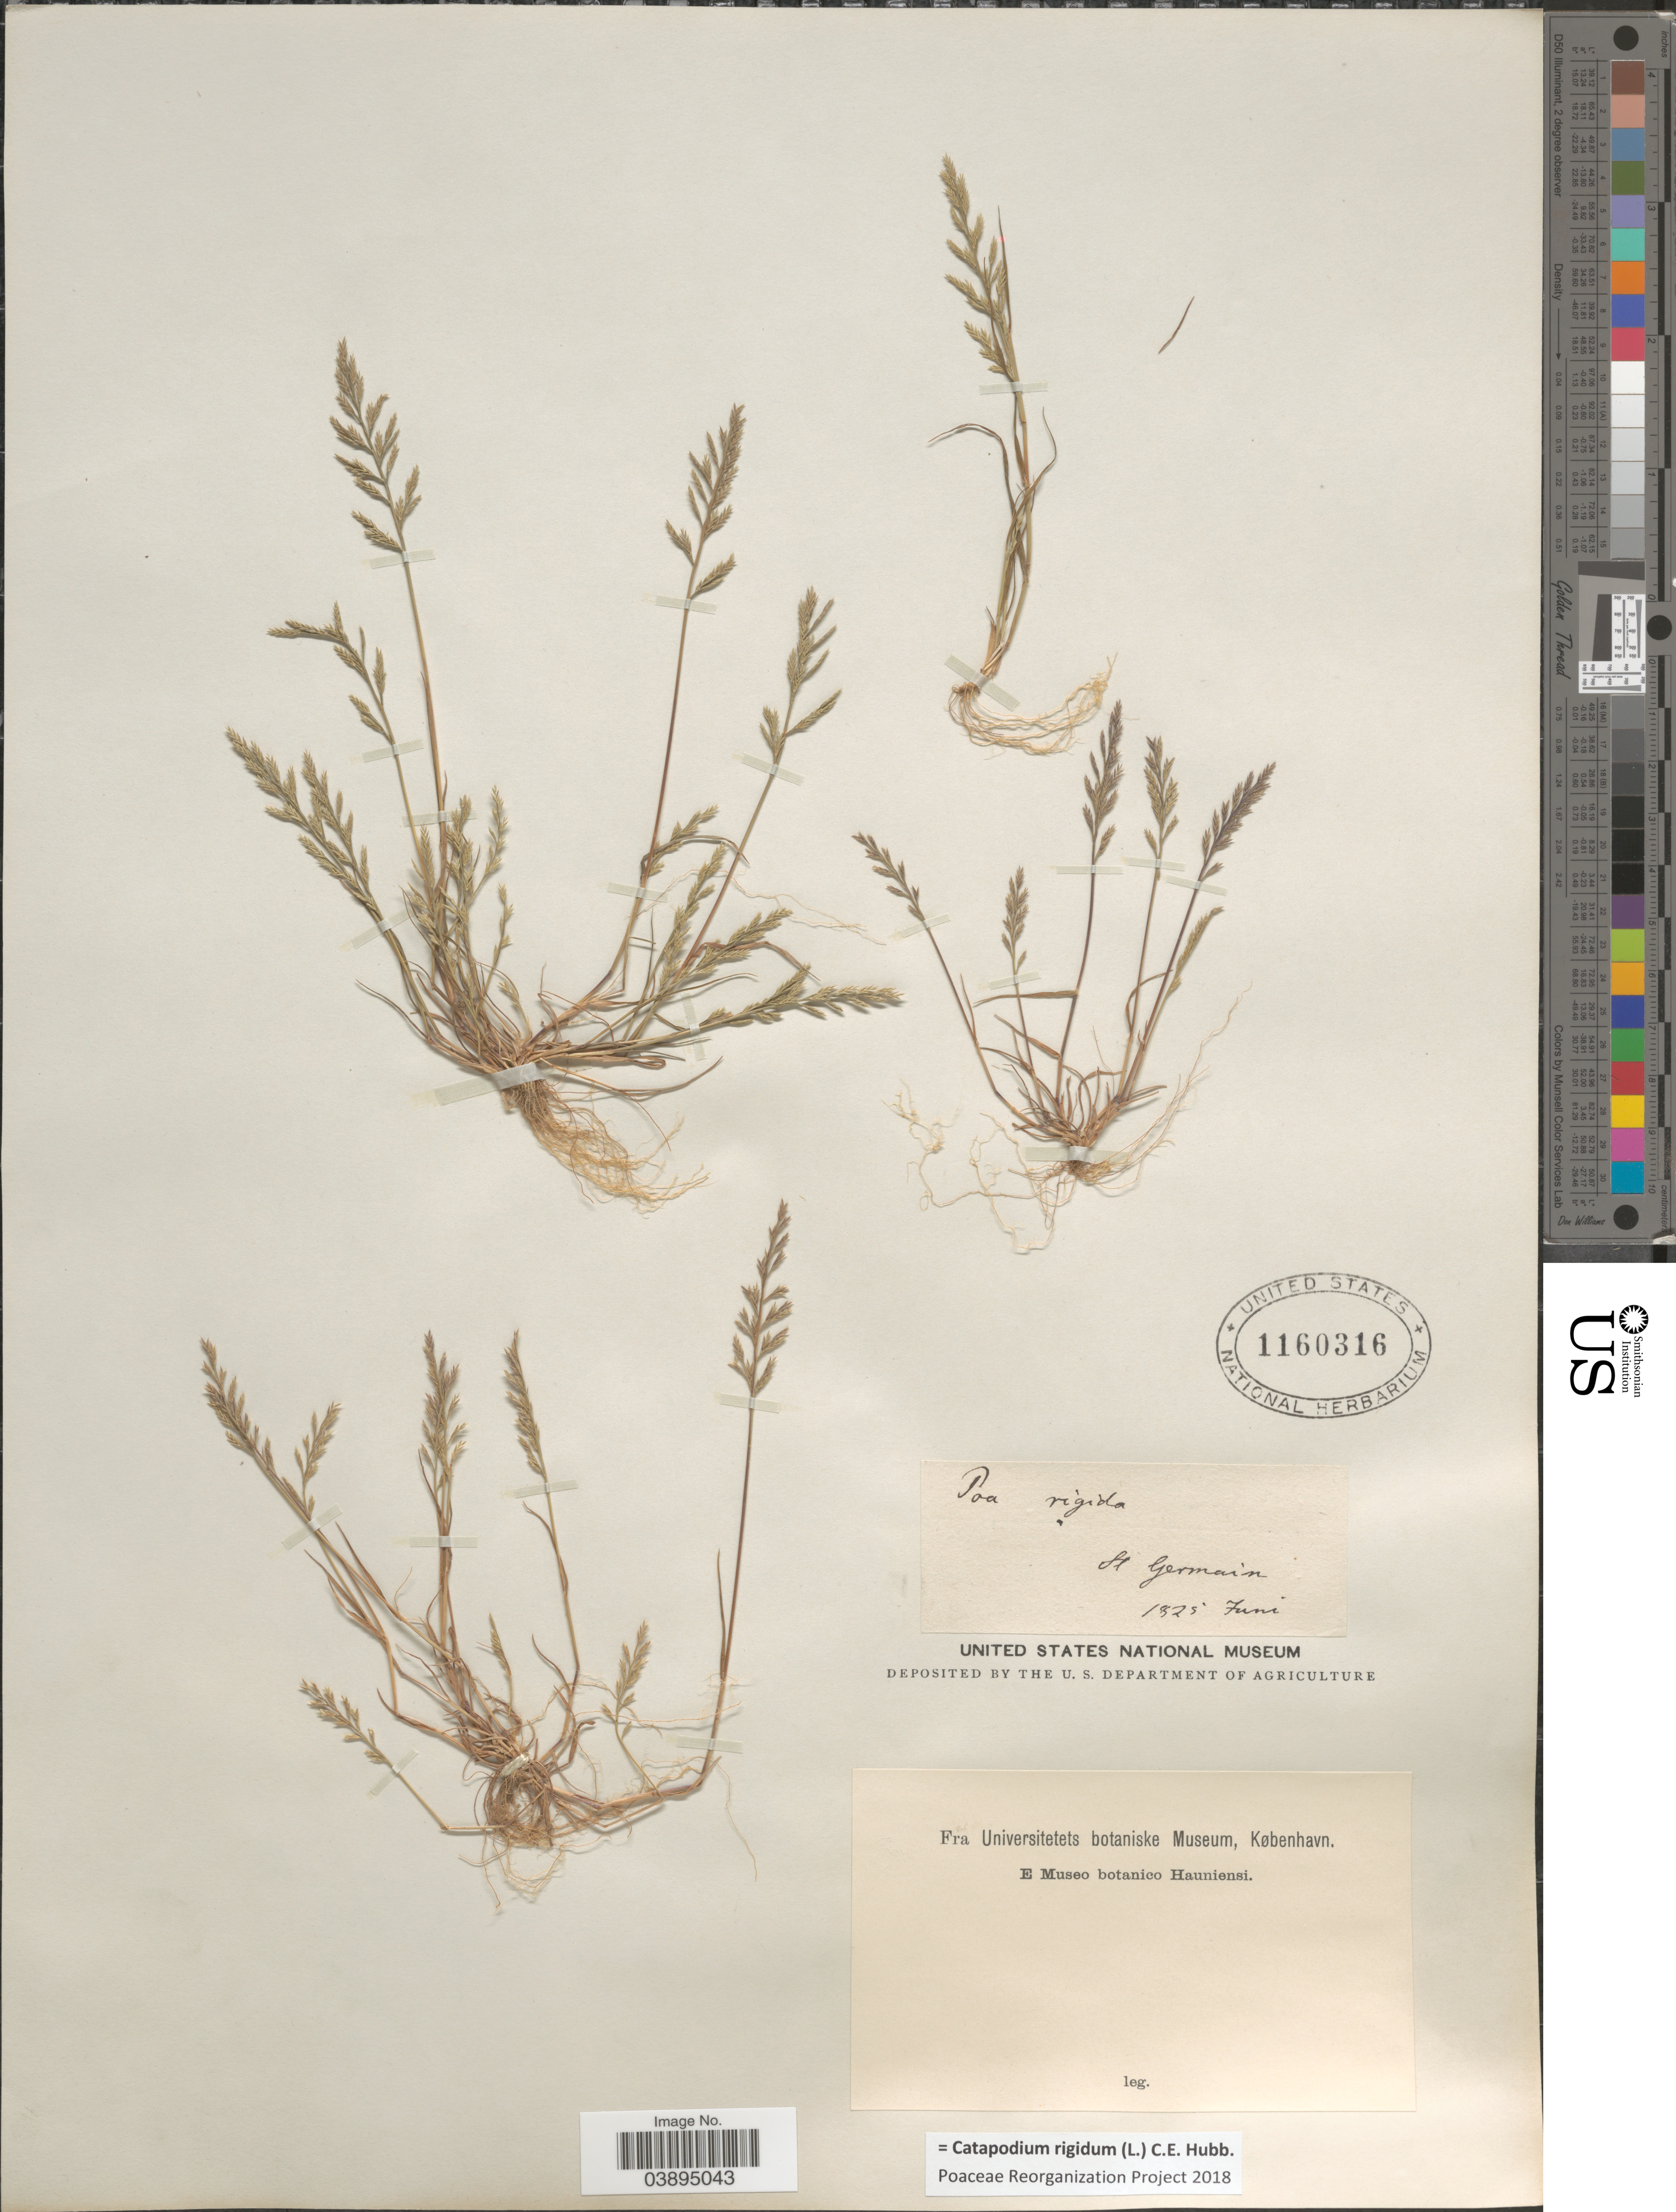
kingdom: Plantae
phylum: Tracheophyta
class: Liliopsida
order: Poales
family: Poaceae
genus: Catapodium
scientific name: Catapodium rigidum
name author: (L.) C.E. Hubb.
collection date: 1825-06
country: Germany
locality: Ft Germain.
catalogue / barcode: US 1160316